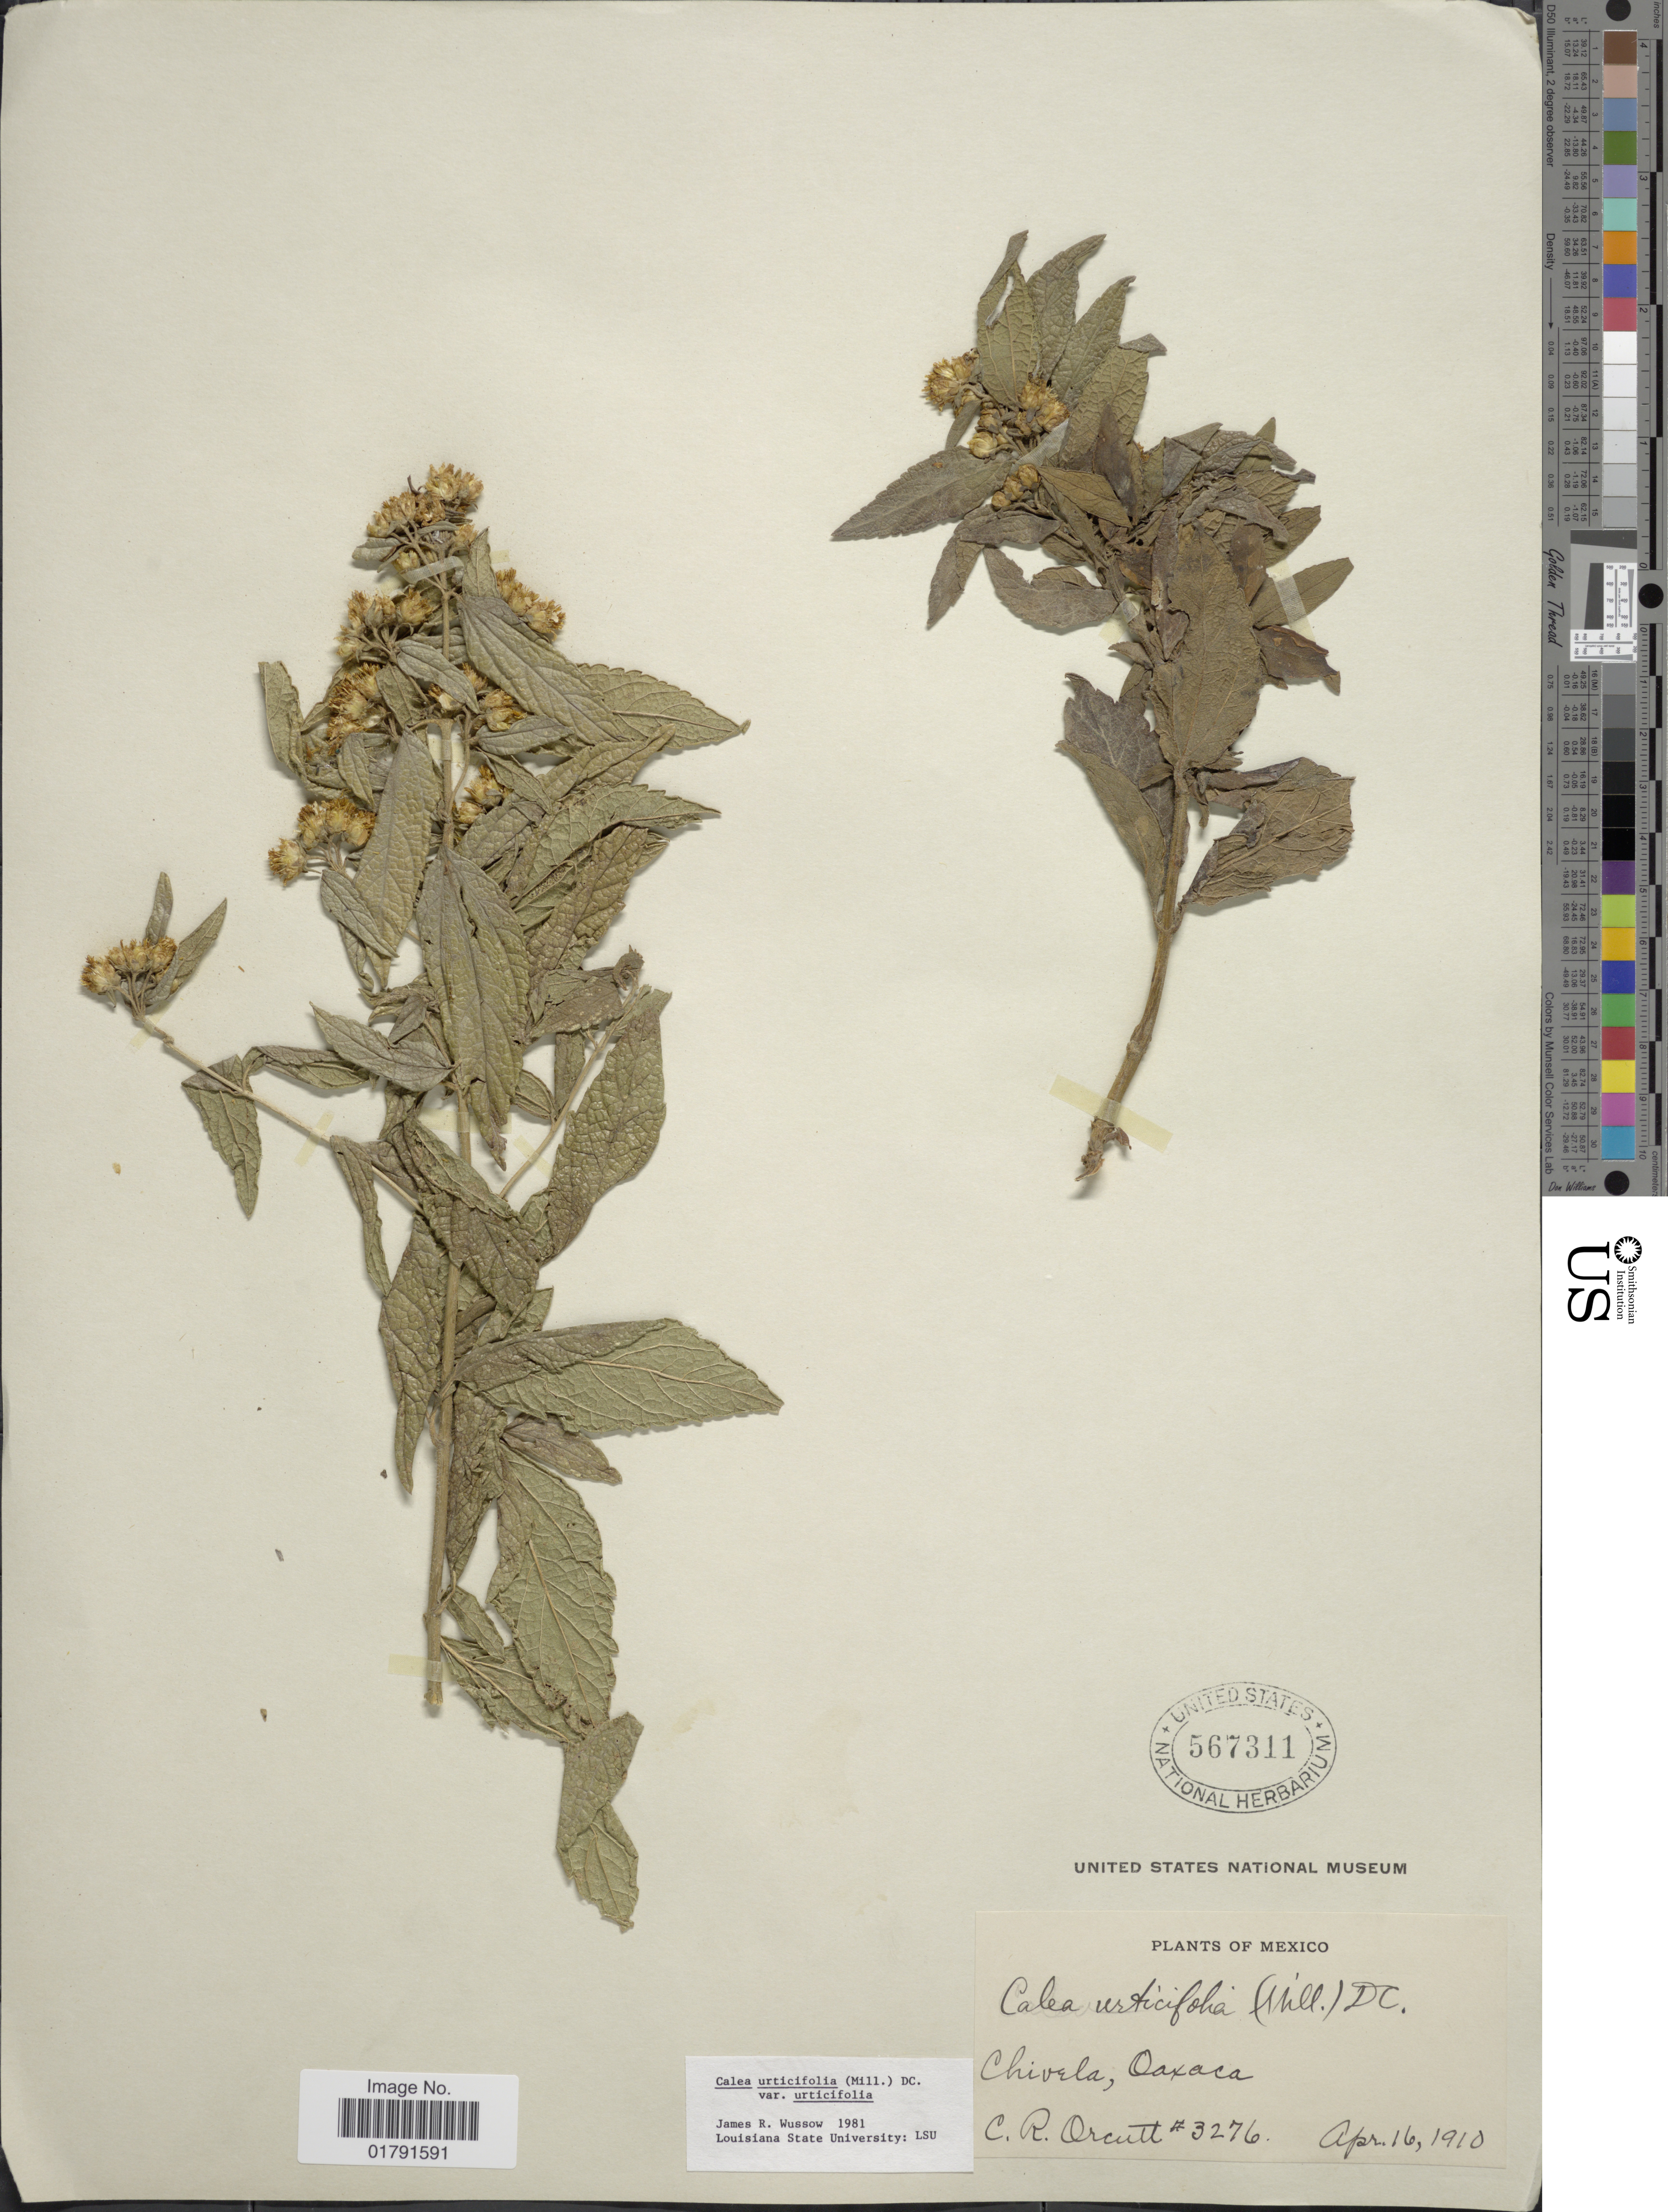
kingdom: Plantae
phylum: Tracheophyta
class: Magnoliopsida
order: Asterales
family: Asteraceae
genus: Calea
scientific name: Calea urticifolia var. urticifolia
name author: (Mill.) DC.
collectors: C. R. Orcutt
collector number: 3276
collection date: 1910-04-16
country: Mexico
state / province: Oaxaca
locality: Chivala.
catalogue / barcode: US 567311